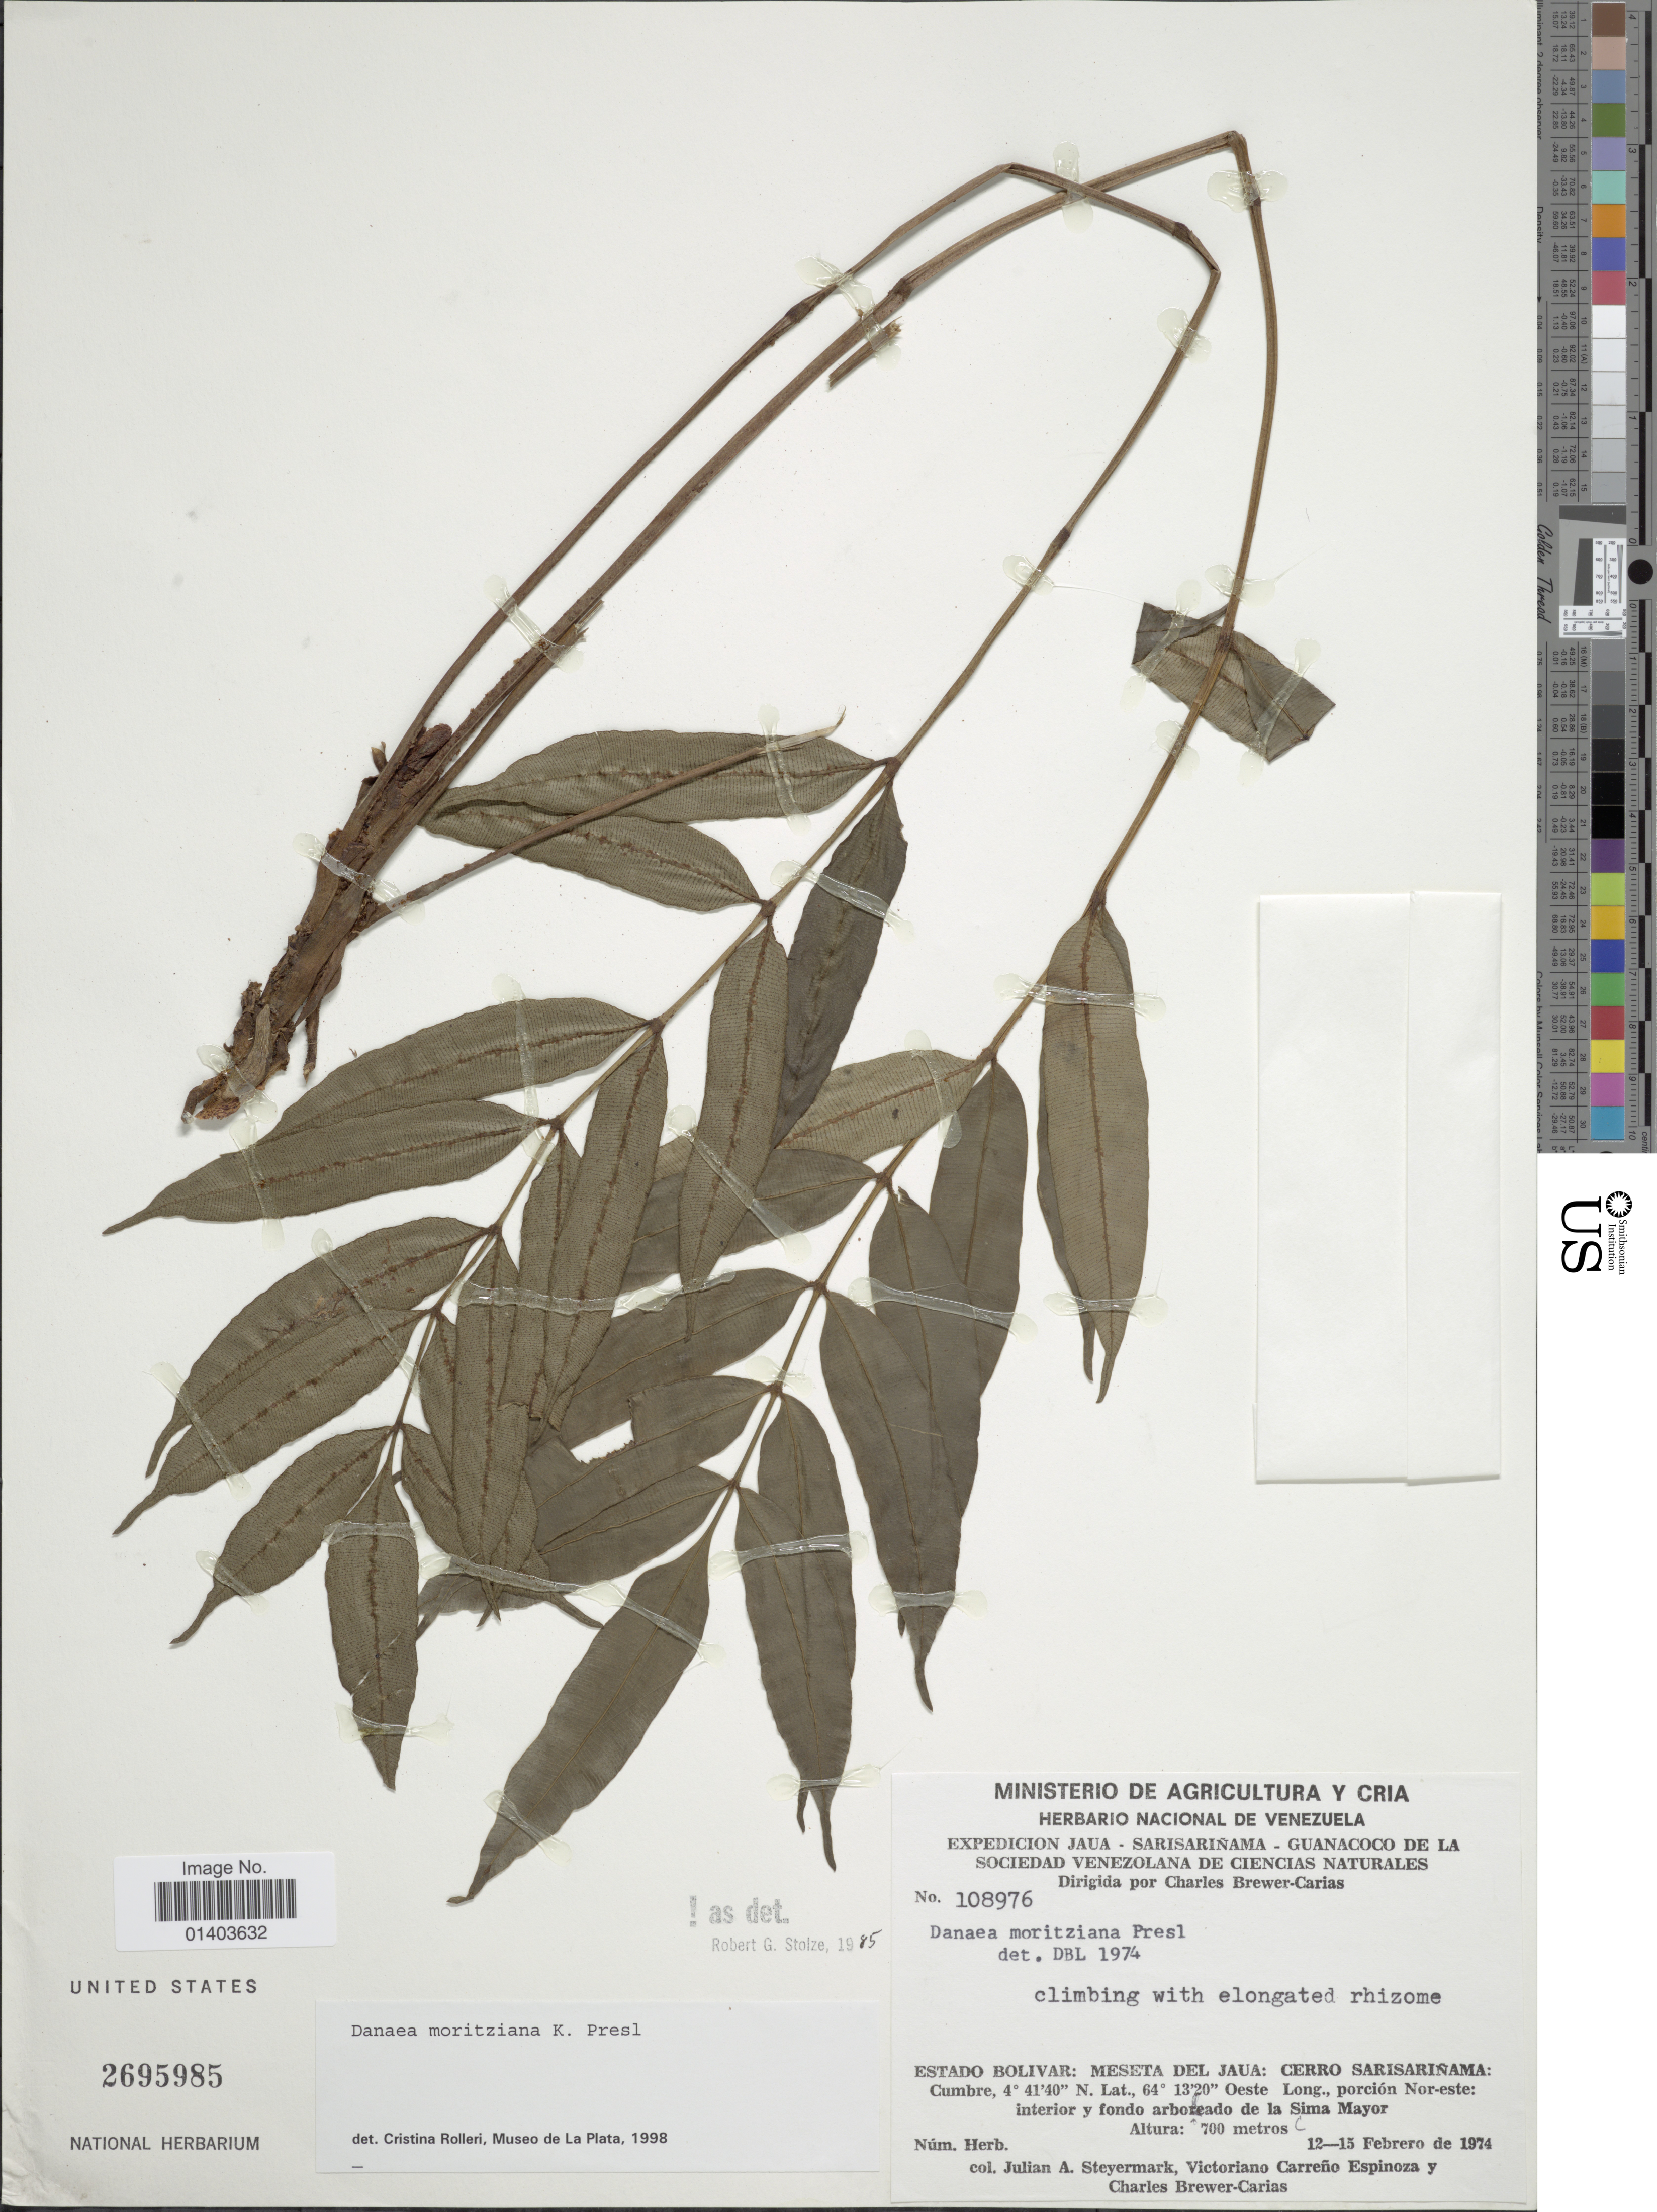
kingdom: Plantae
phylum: Tracheophyta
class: Polypodiopsida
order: Marattiales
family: Marattiaceae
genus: Danaea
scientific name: Danaea moritziana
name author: C. Presl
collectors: J. Steyermark, V. Espinoza & C. Brewer-Carias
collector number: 108976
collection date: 1974-02-12/1974-02-15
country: Venezuela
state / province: Bolivar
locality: Estado Bolivar: Meseta del Jaua: Cerro Sarisariñama: Cumbre, porción Nor-Este: interior y fondo arboreado de la Sima Mayor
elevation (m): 700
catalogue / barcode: US 2695985